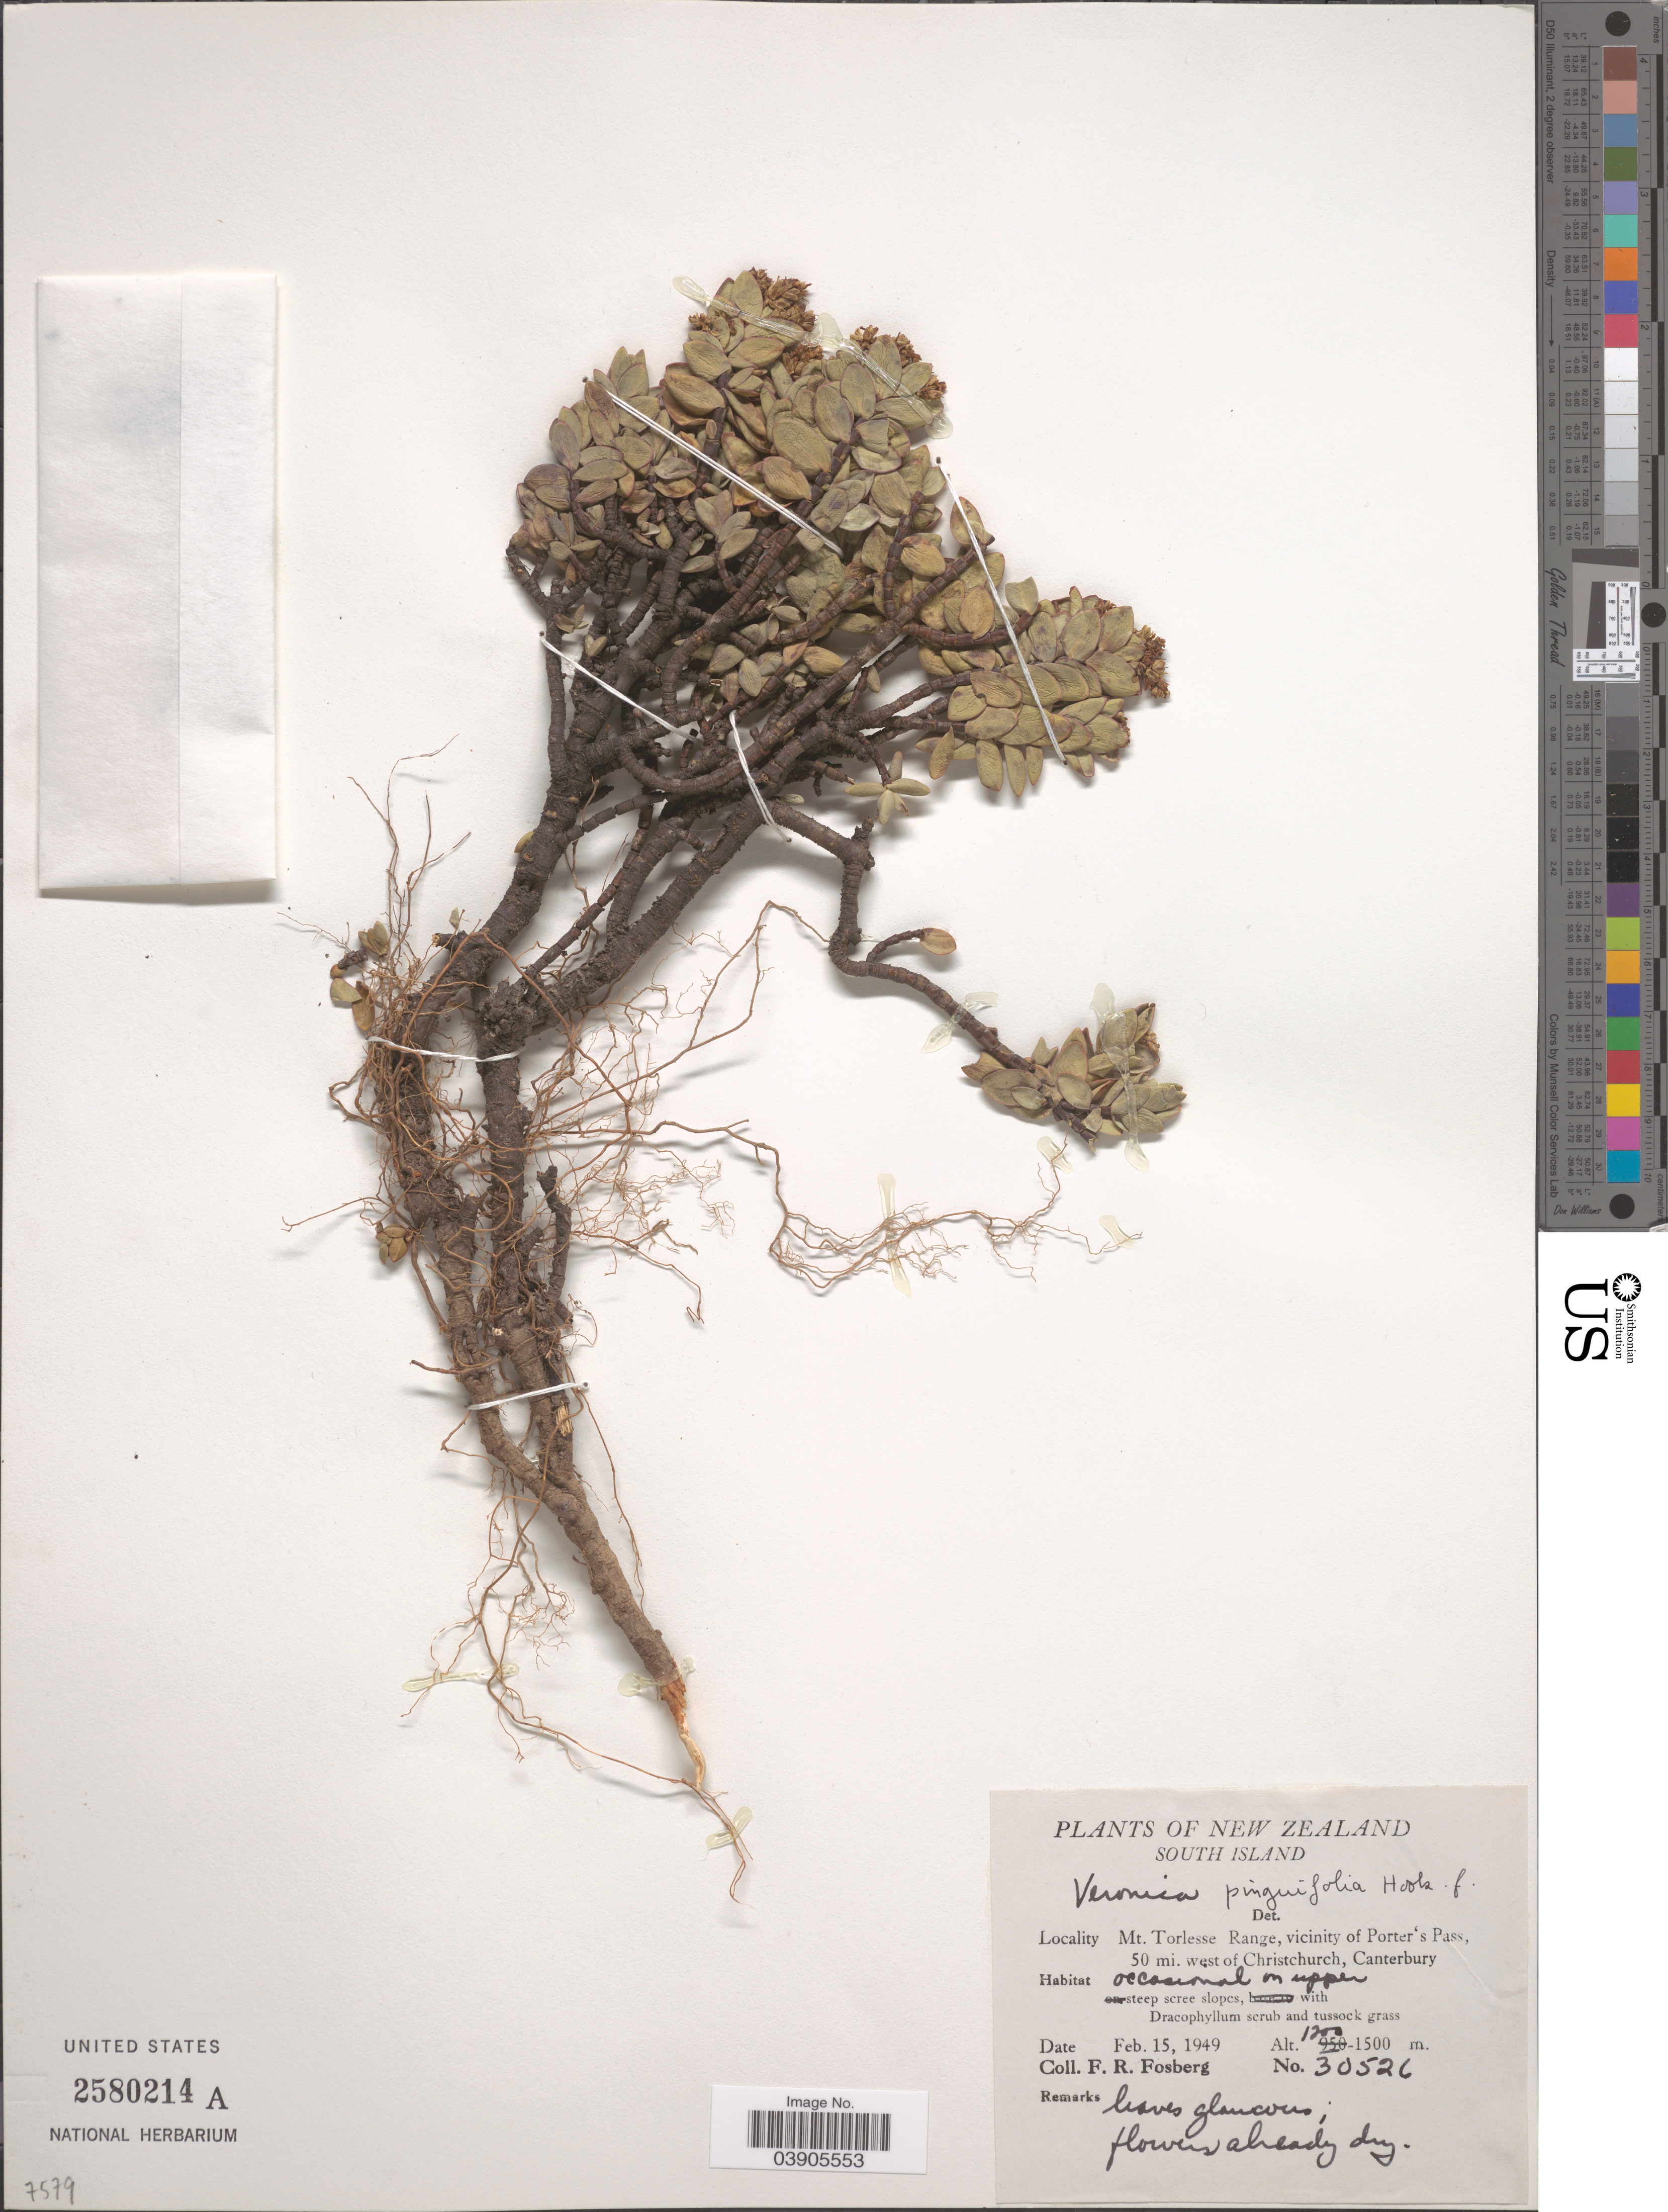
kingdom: Plantae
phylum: Tracheophyta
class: Magnoliopsida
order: Lamiales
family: Plantaginaceae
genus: Veronica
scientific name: Veronica pinguifolia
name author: Hook. f.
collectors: F. R. Fosberg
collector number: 30526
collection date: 1949-02-15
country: New Zealand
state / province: Canterbury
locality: South Island. Mt. Torlesse Range, vicinity of Porter's Pass, 50 mi. west of Christchurch.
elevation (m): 1200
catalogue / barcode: US 2580214A